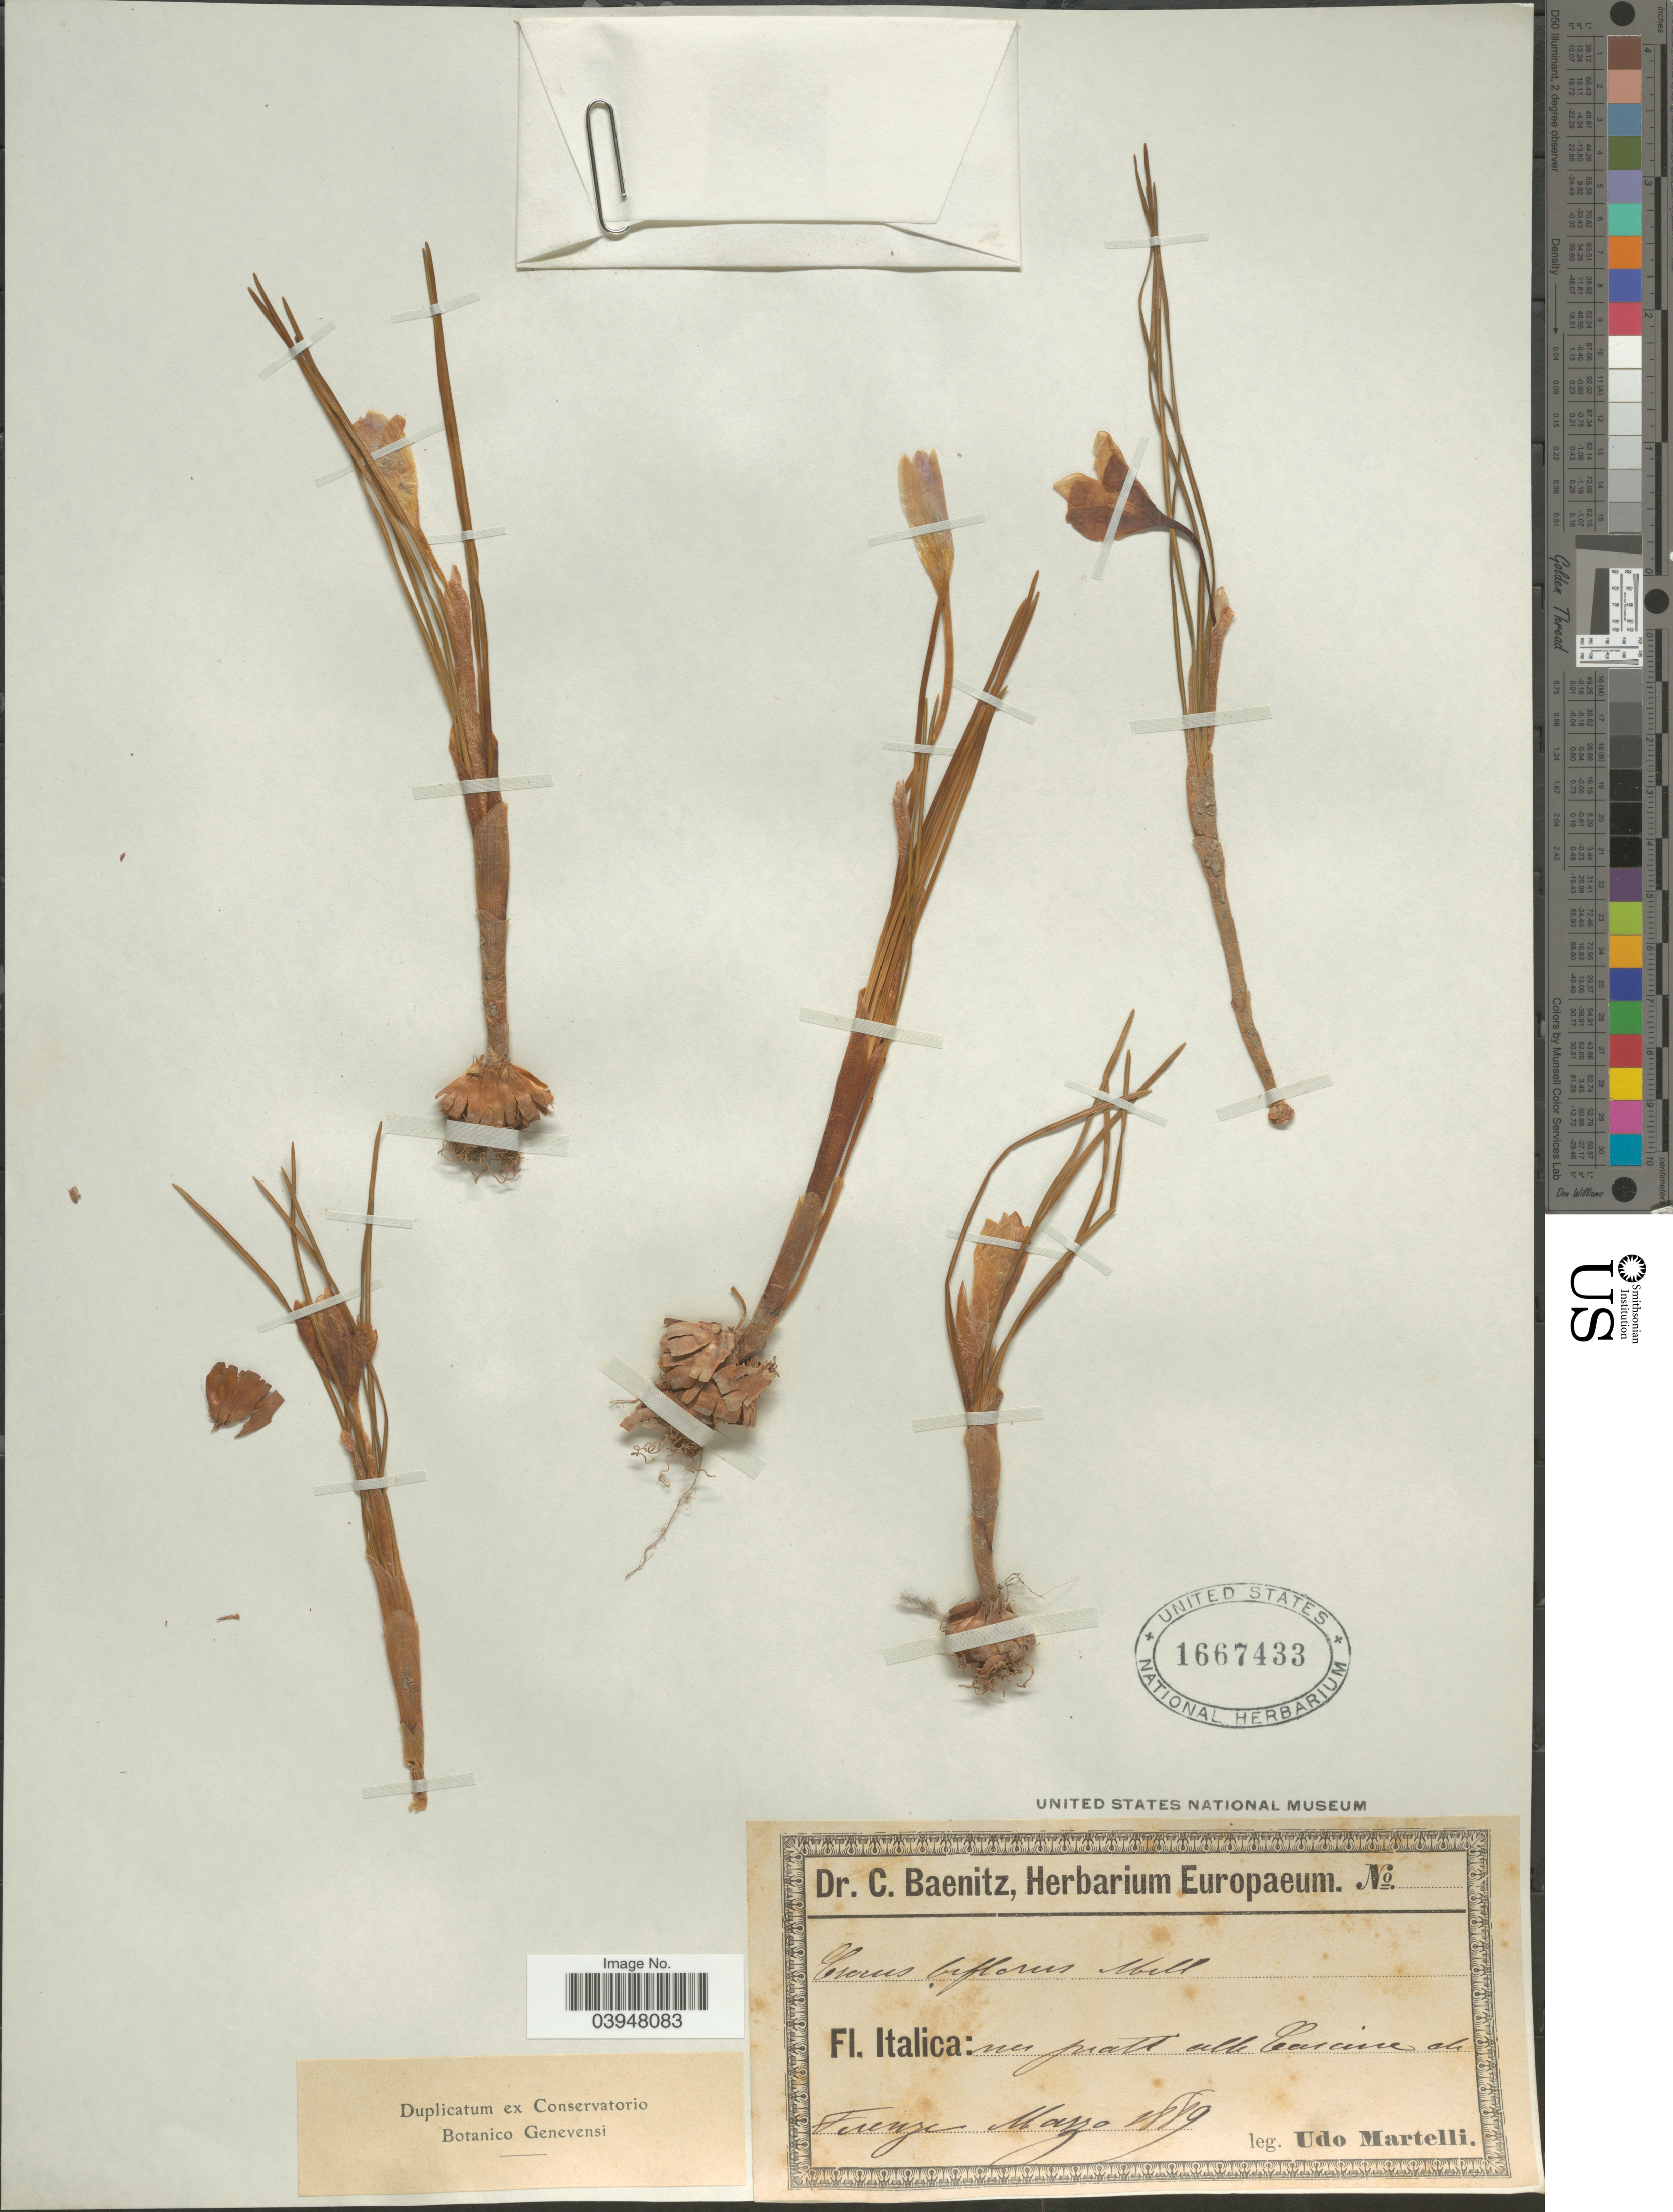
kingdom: Plantae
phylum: Tracheophyta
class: Liliopsida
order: Asparagales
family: Iridaceae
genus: Crocus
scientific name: Crocus biflorus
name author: Mill.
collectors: U. Martelli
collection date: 1889-03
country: Italy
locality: Nei pratt albe Cascina ad Firenze.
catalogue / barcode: US 1667433